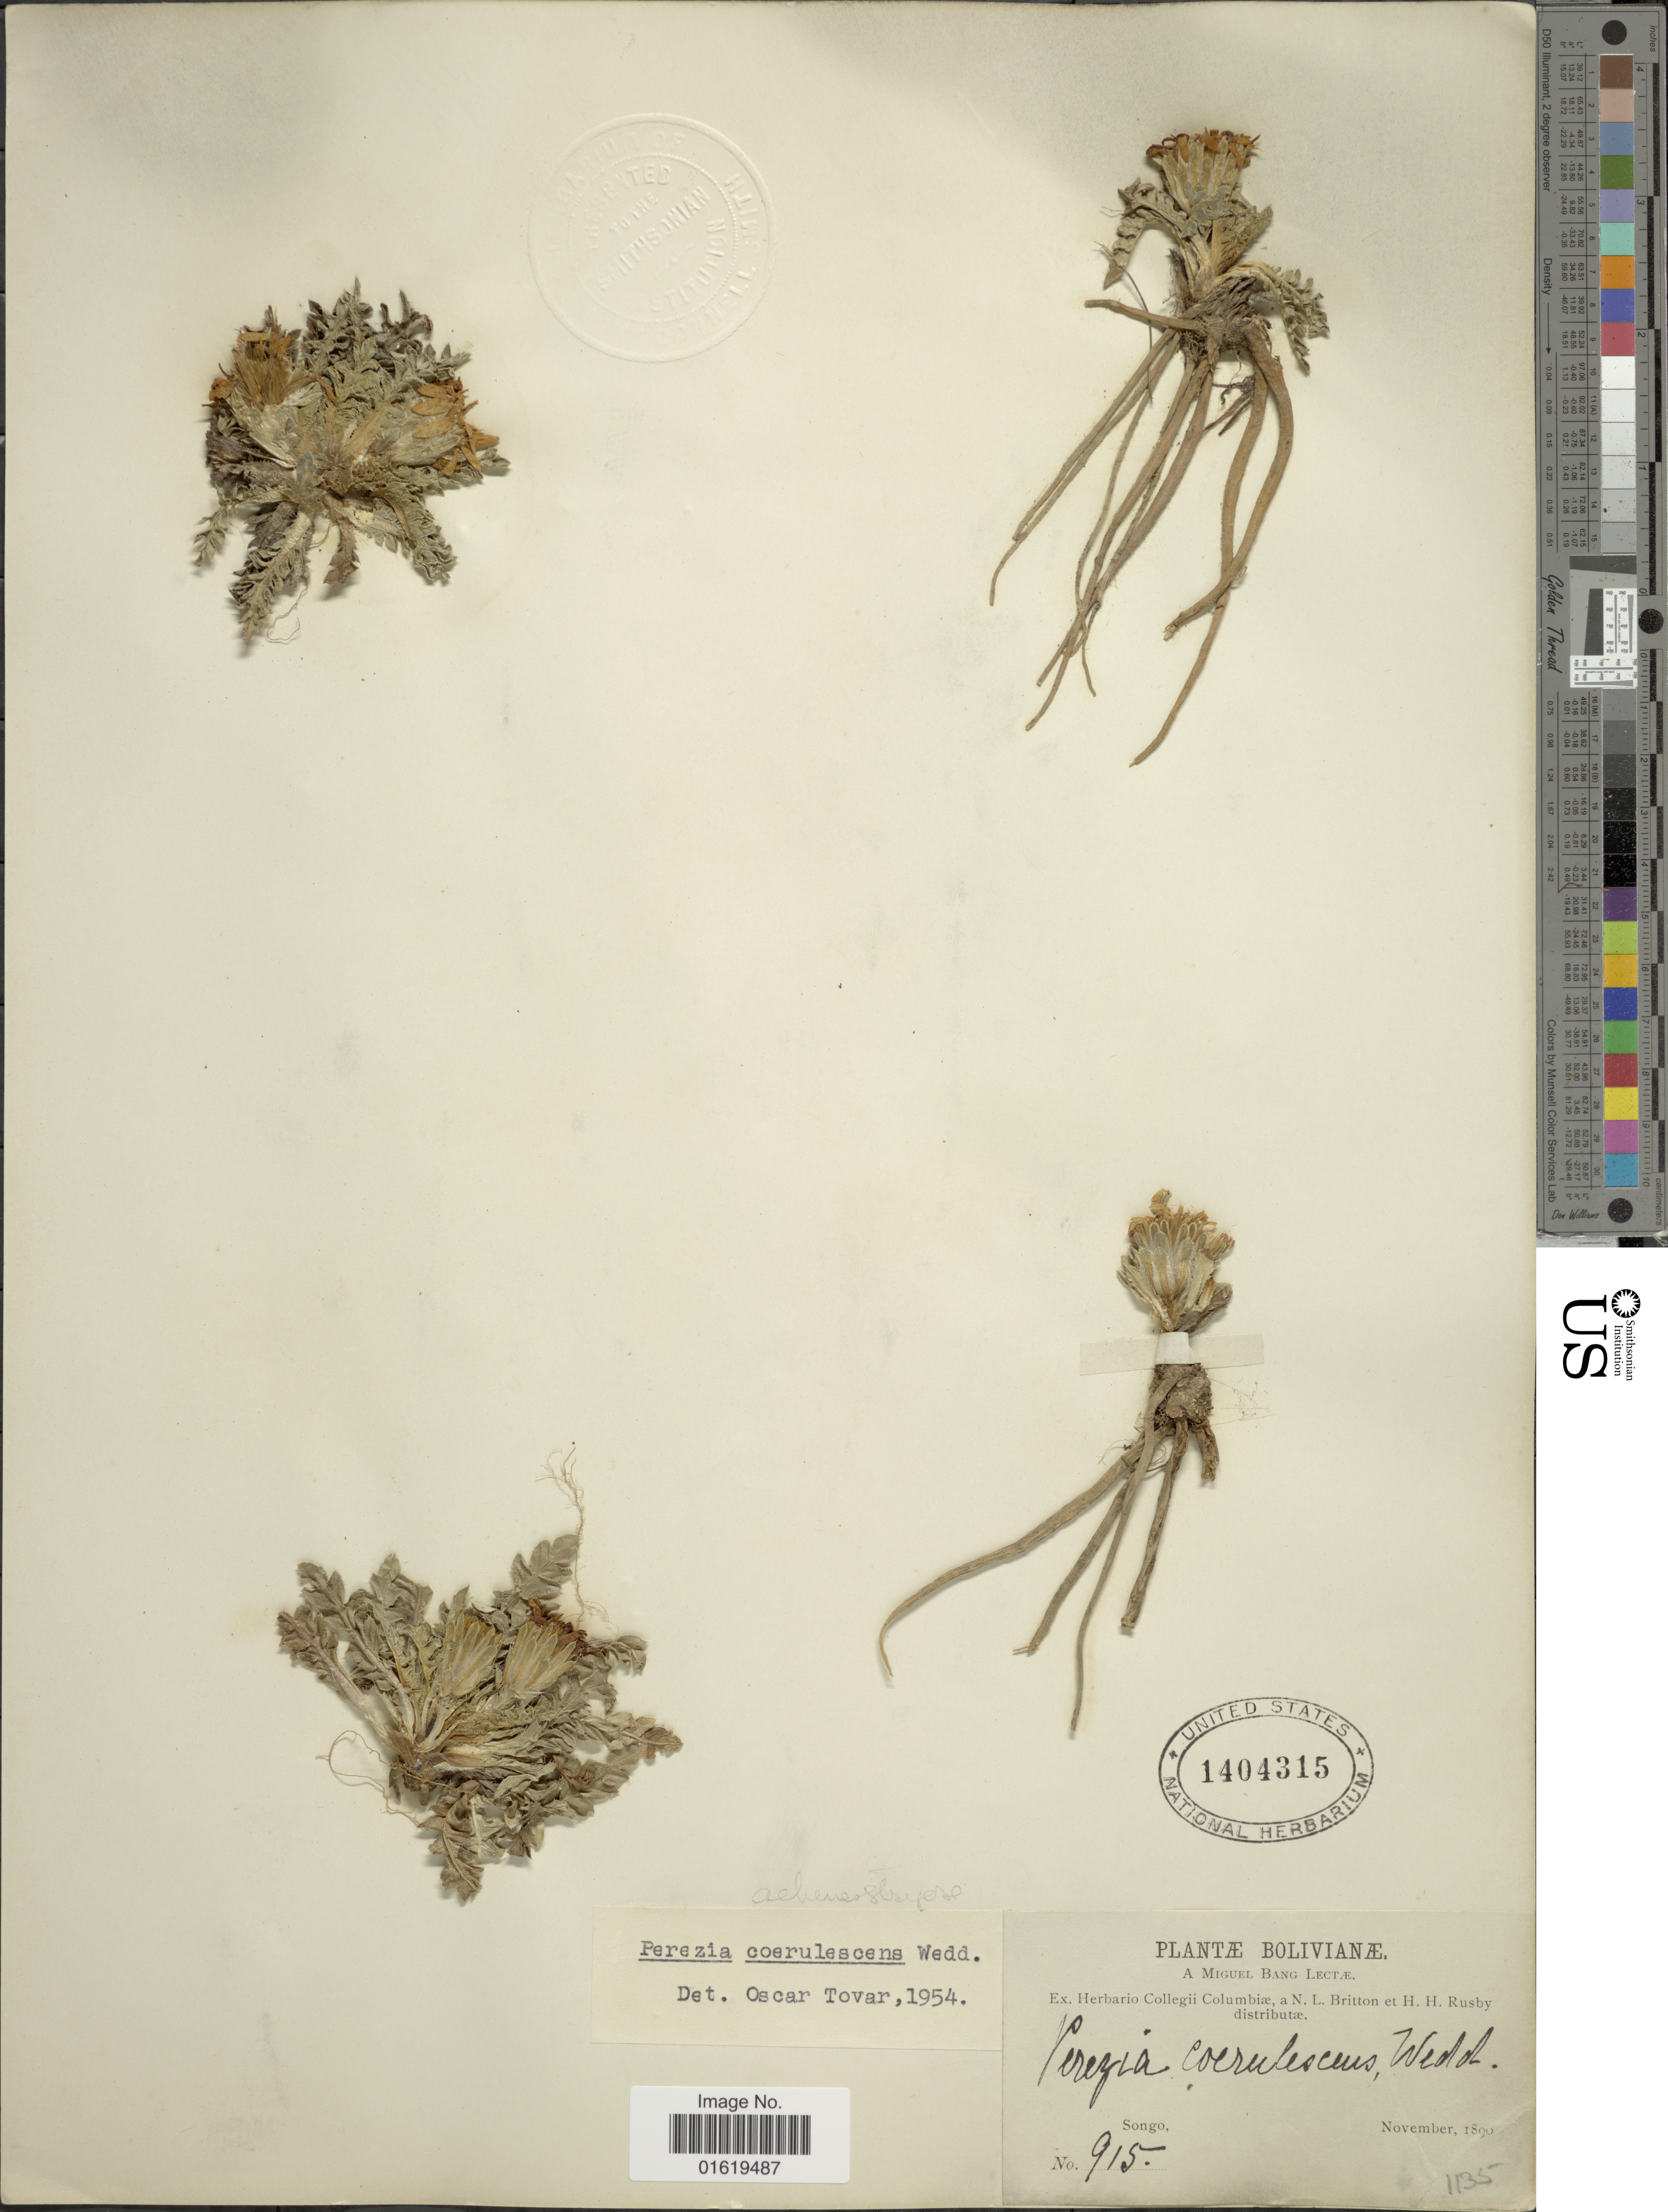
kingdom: Plantae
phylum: Tracheophyta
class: Magnoliopsida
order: Asterales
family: Asteraceae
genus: Perezia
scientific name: Perezia coerulescens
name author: Wedd.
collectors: M. Bang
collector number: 915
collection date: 1890-11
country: Bolivia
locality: Songo.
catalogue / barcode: US 1404315